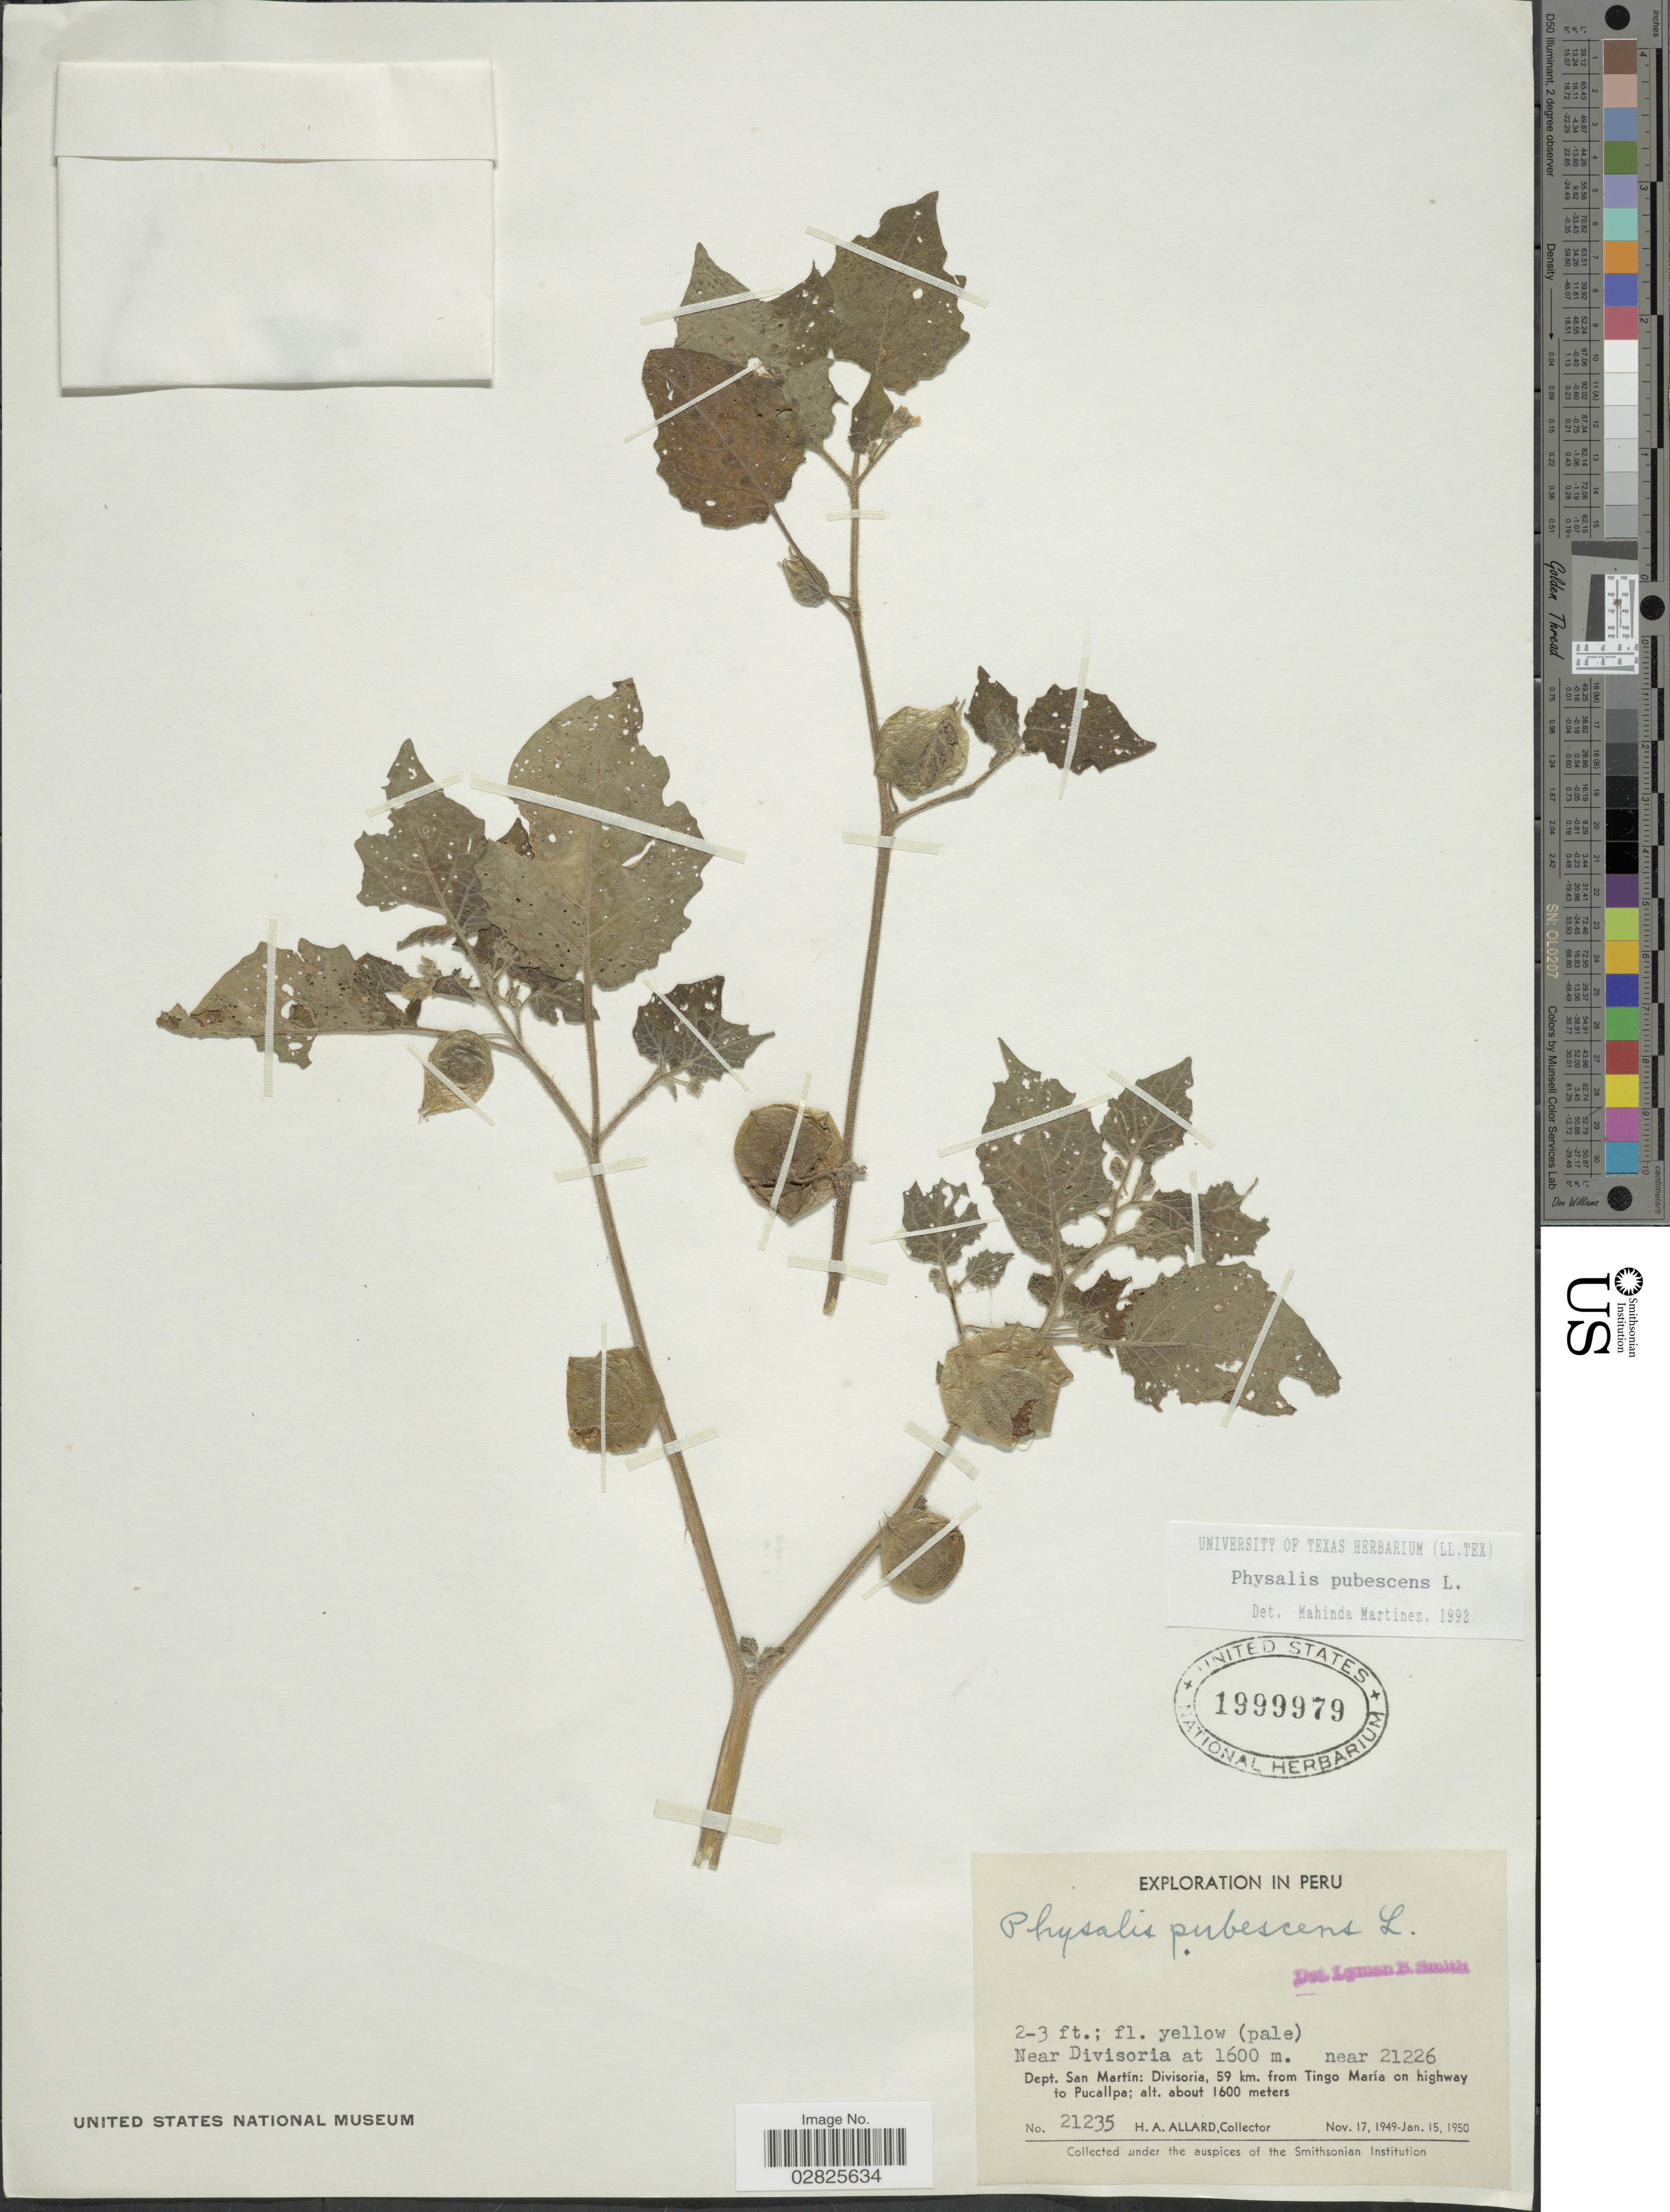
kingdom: Plantae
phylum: Tracheophyta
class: Magnoliopsida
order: Solanales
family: Solanaceae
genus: Physalis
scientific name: Physalis pubescens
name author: L.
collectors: H. A. Allard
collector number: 21235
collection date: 1949-11-17/1950-01-15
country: Peru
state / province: San Martín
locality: Near Divisoria. Dept. San Martín: Divisoria, 59 km. from Tingo María on highway to Pucallpa.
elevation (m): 1600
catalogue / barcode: US 1999979